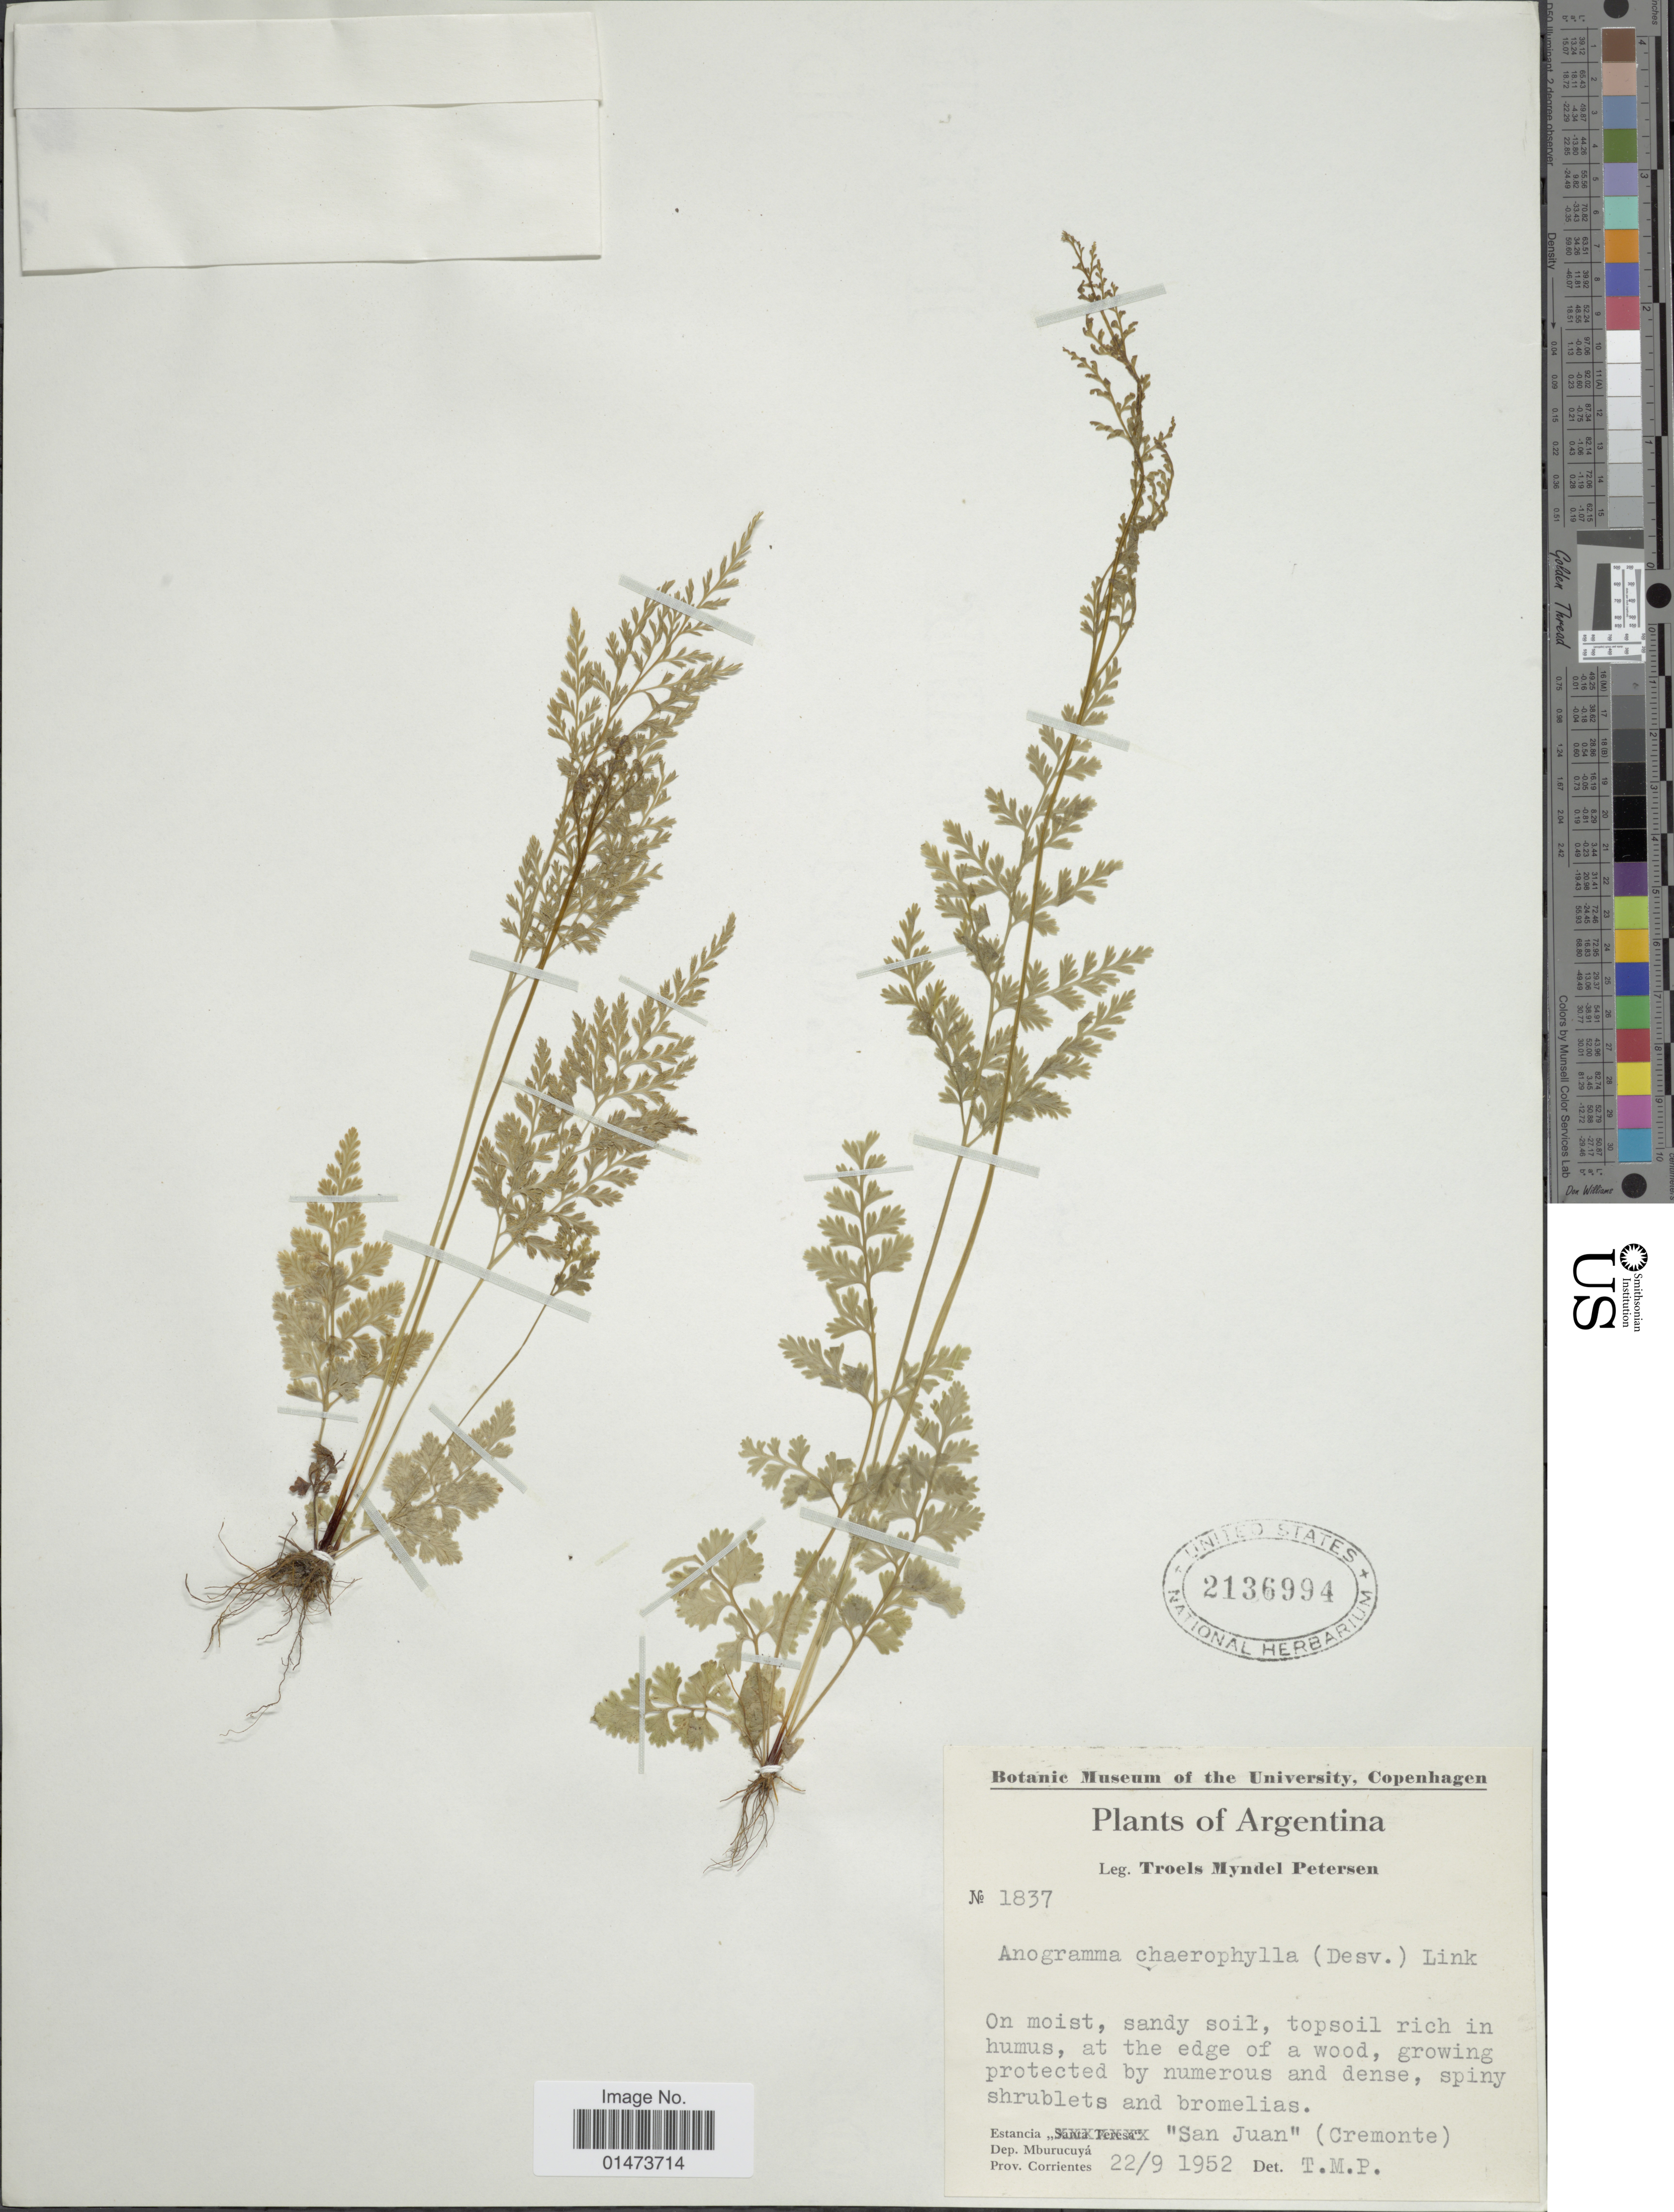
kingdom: Plantae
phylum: Tracheophyta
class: Polypodiopsida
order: Polypodiales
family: Pteridaceae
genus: Anogramma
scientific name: Anogramma chaerophylla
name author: (Desv.) Link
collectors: T. Pederson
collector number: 1837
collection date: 1952-09-22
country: Argentina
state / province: San Juan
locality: Estancia "San Juan"(Cremonte) Mburucuyá, Prov. Corrientes.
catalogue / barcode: US 2136994